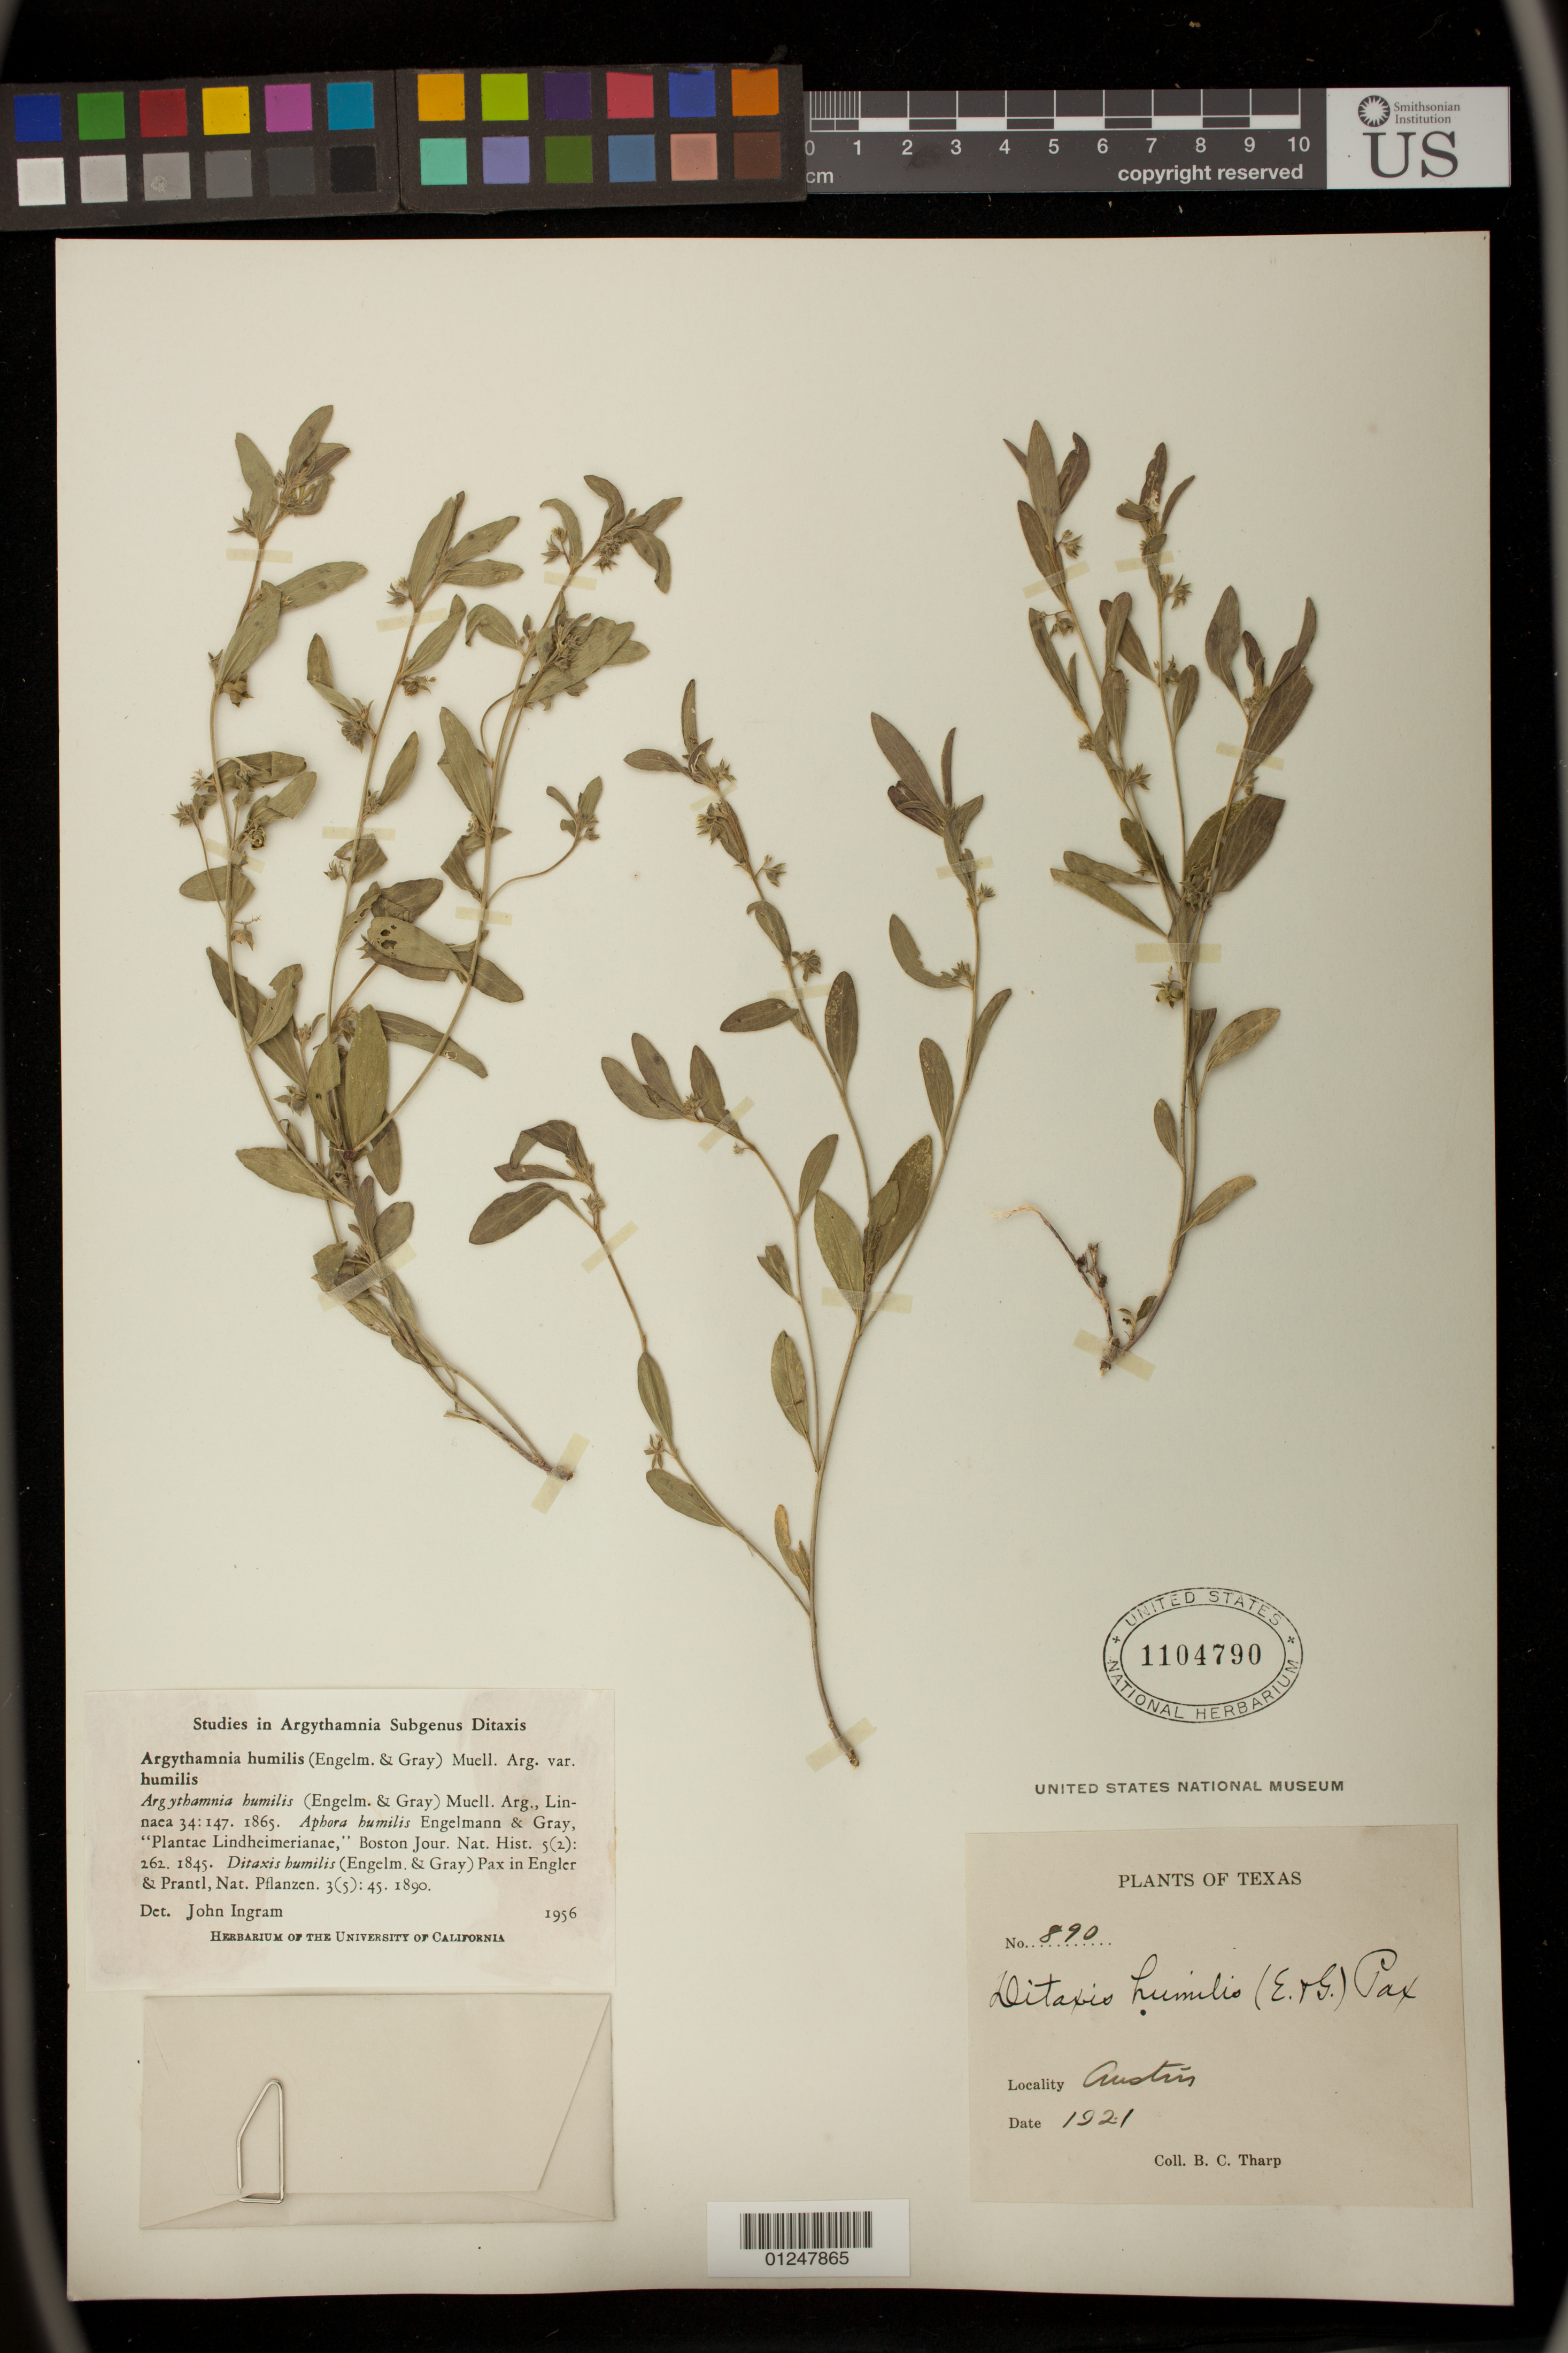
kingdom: Plantae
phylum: Tracheophyta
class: Magnoliopsida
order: Malpighiales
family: Euphorbiaceae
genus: Argythamnia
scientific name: Argythamnia lanceolata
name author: (Benth.) Müll. Arg.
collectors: B. C. Tharp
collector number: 890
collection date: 1921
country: United States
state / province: Texas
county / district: Travis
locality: Austin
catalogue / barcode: US 1104790